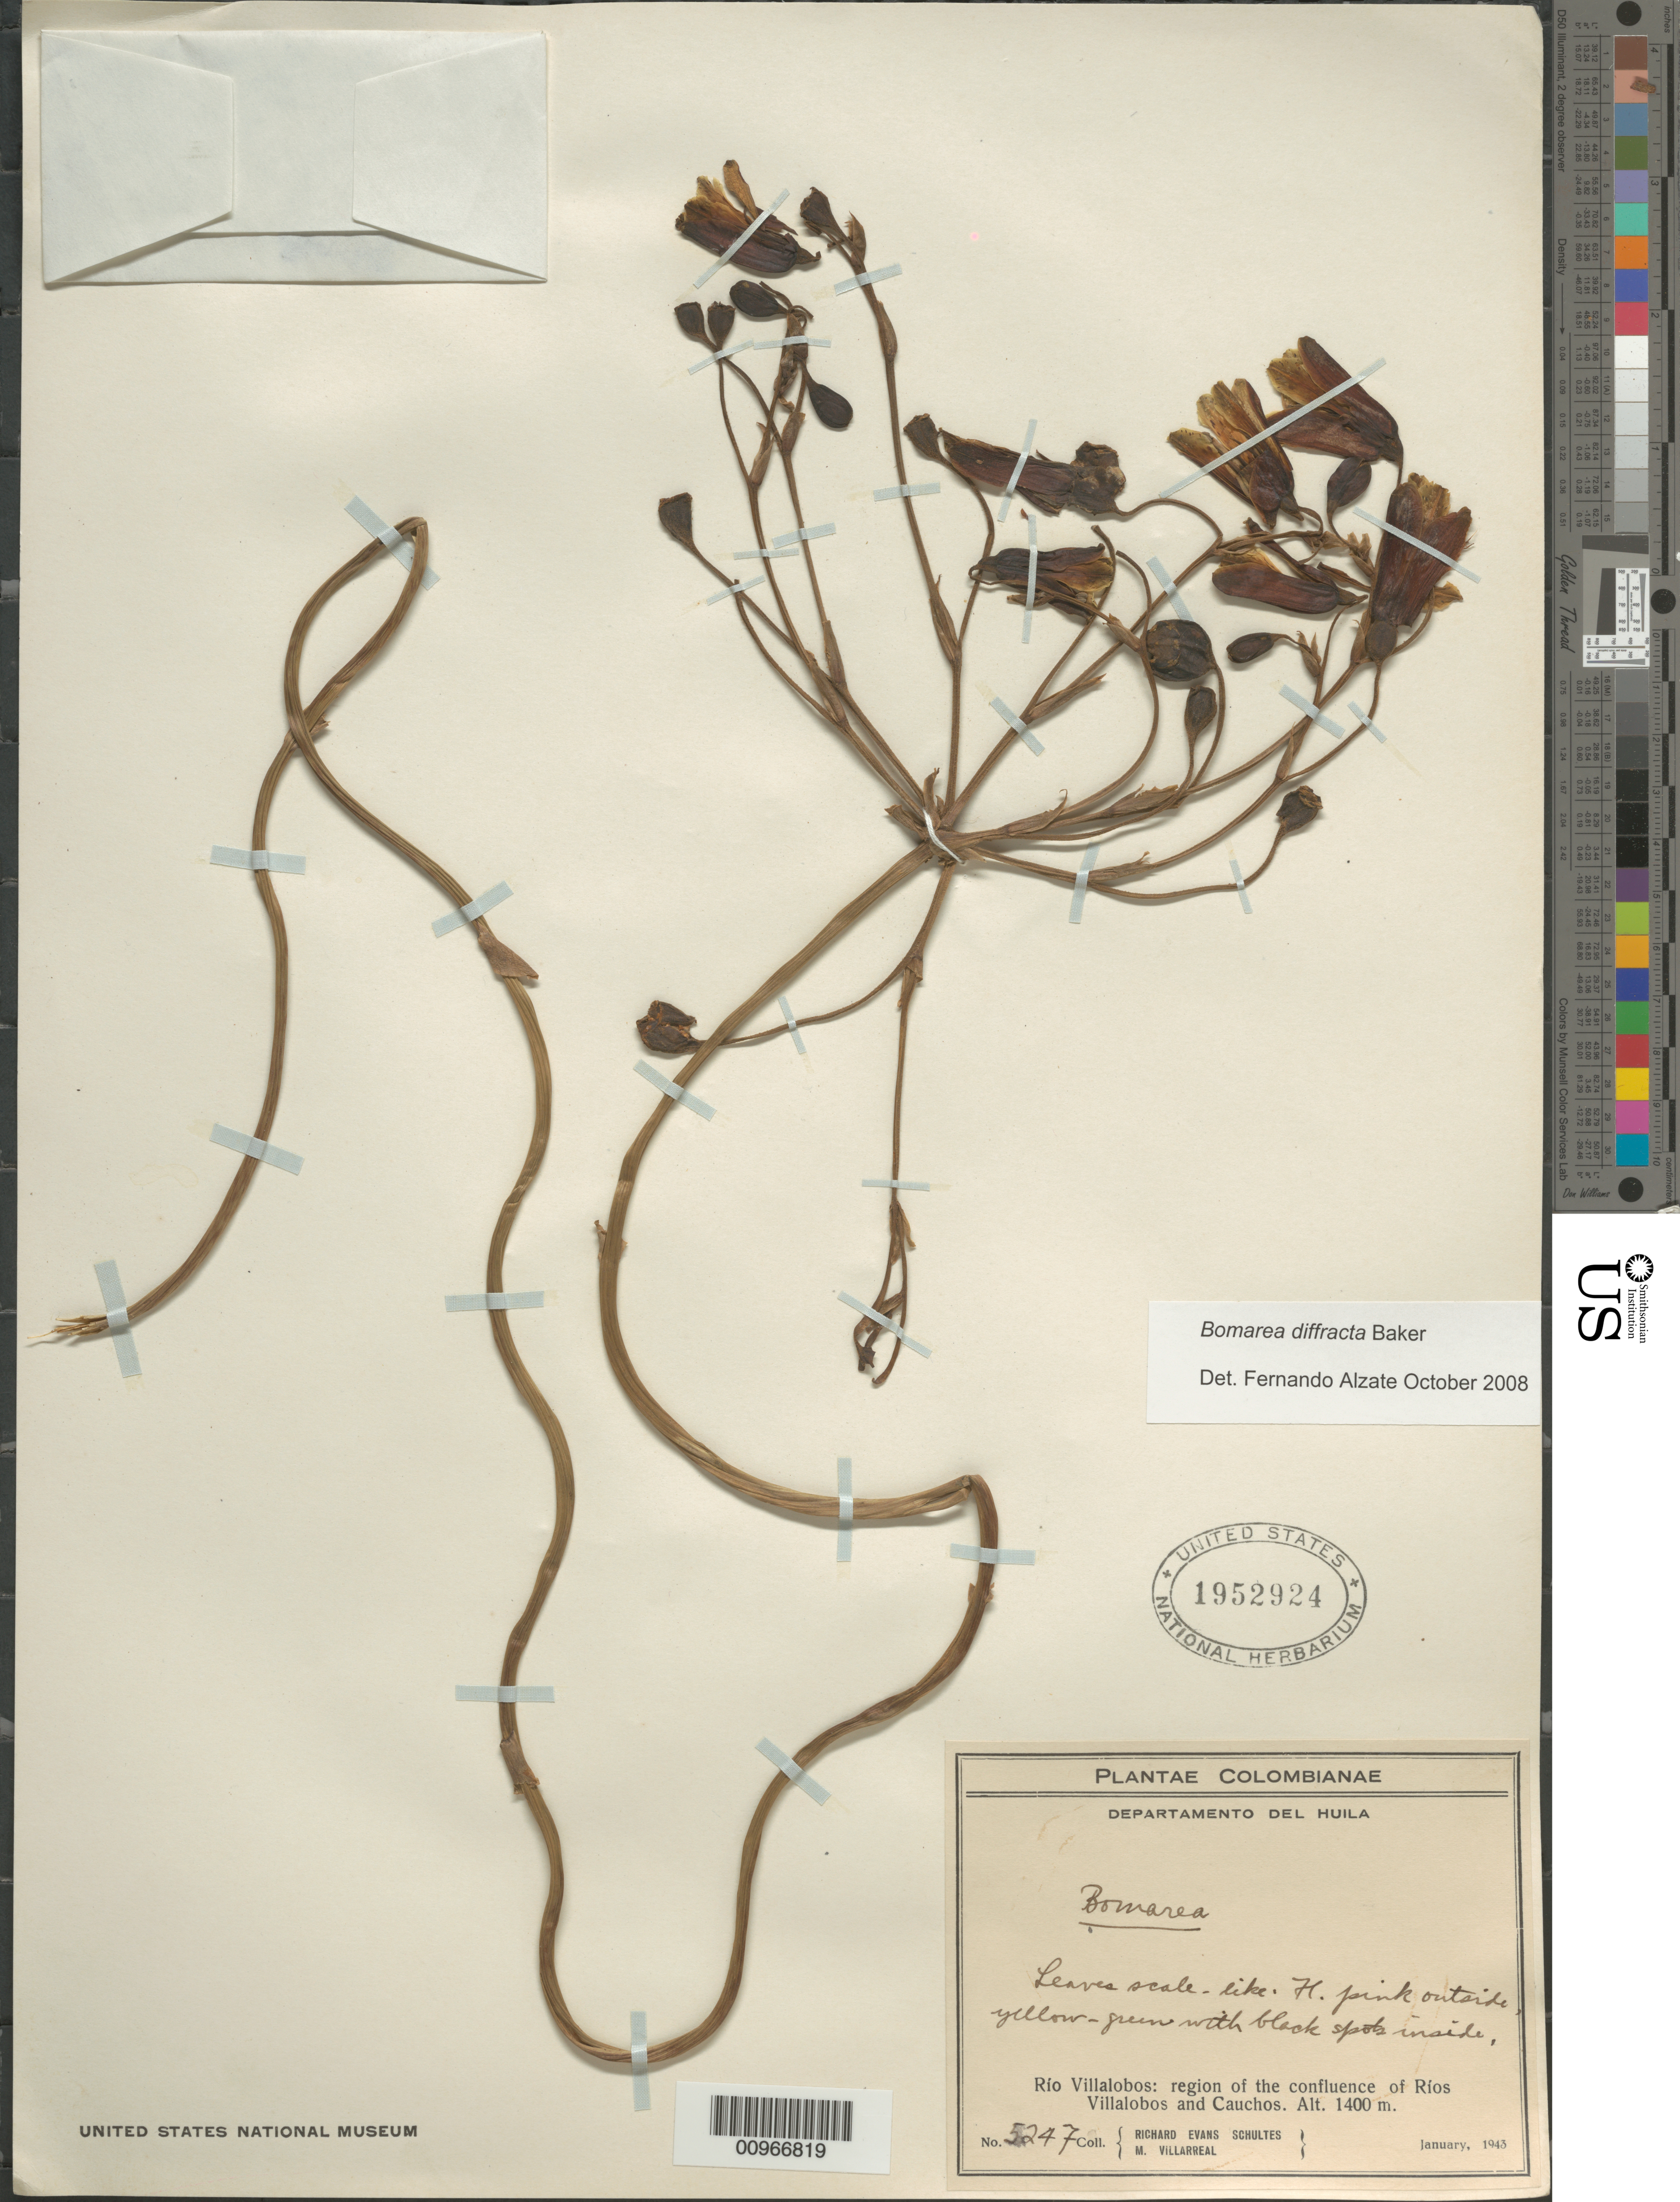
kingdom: Plantae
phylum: Tracheophyta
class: Liliopsida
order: Liliales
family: Alstroemeriaceae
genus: Bomarea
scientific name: Bomarea diffracta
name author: Baker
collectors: R. E. Schultes & M. Villarreal V.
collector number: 5247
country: Colombia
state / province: Huila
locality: Rio Villalobos and Cauchos.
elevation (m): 1400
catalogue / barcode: US 1952924